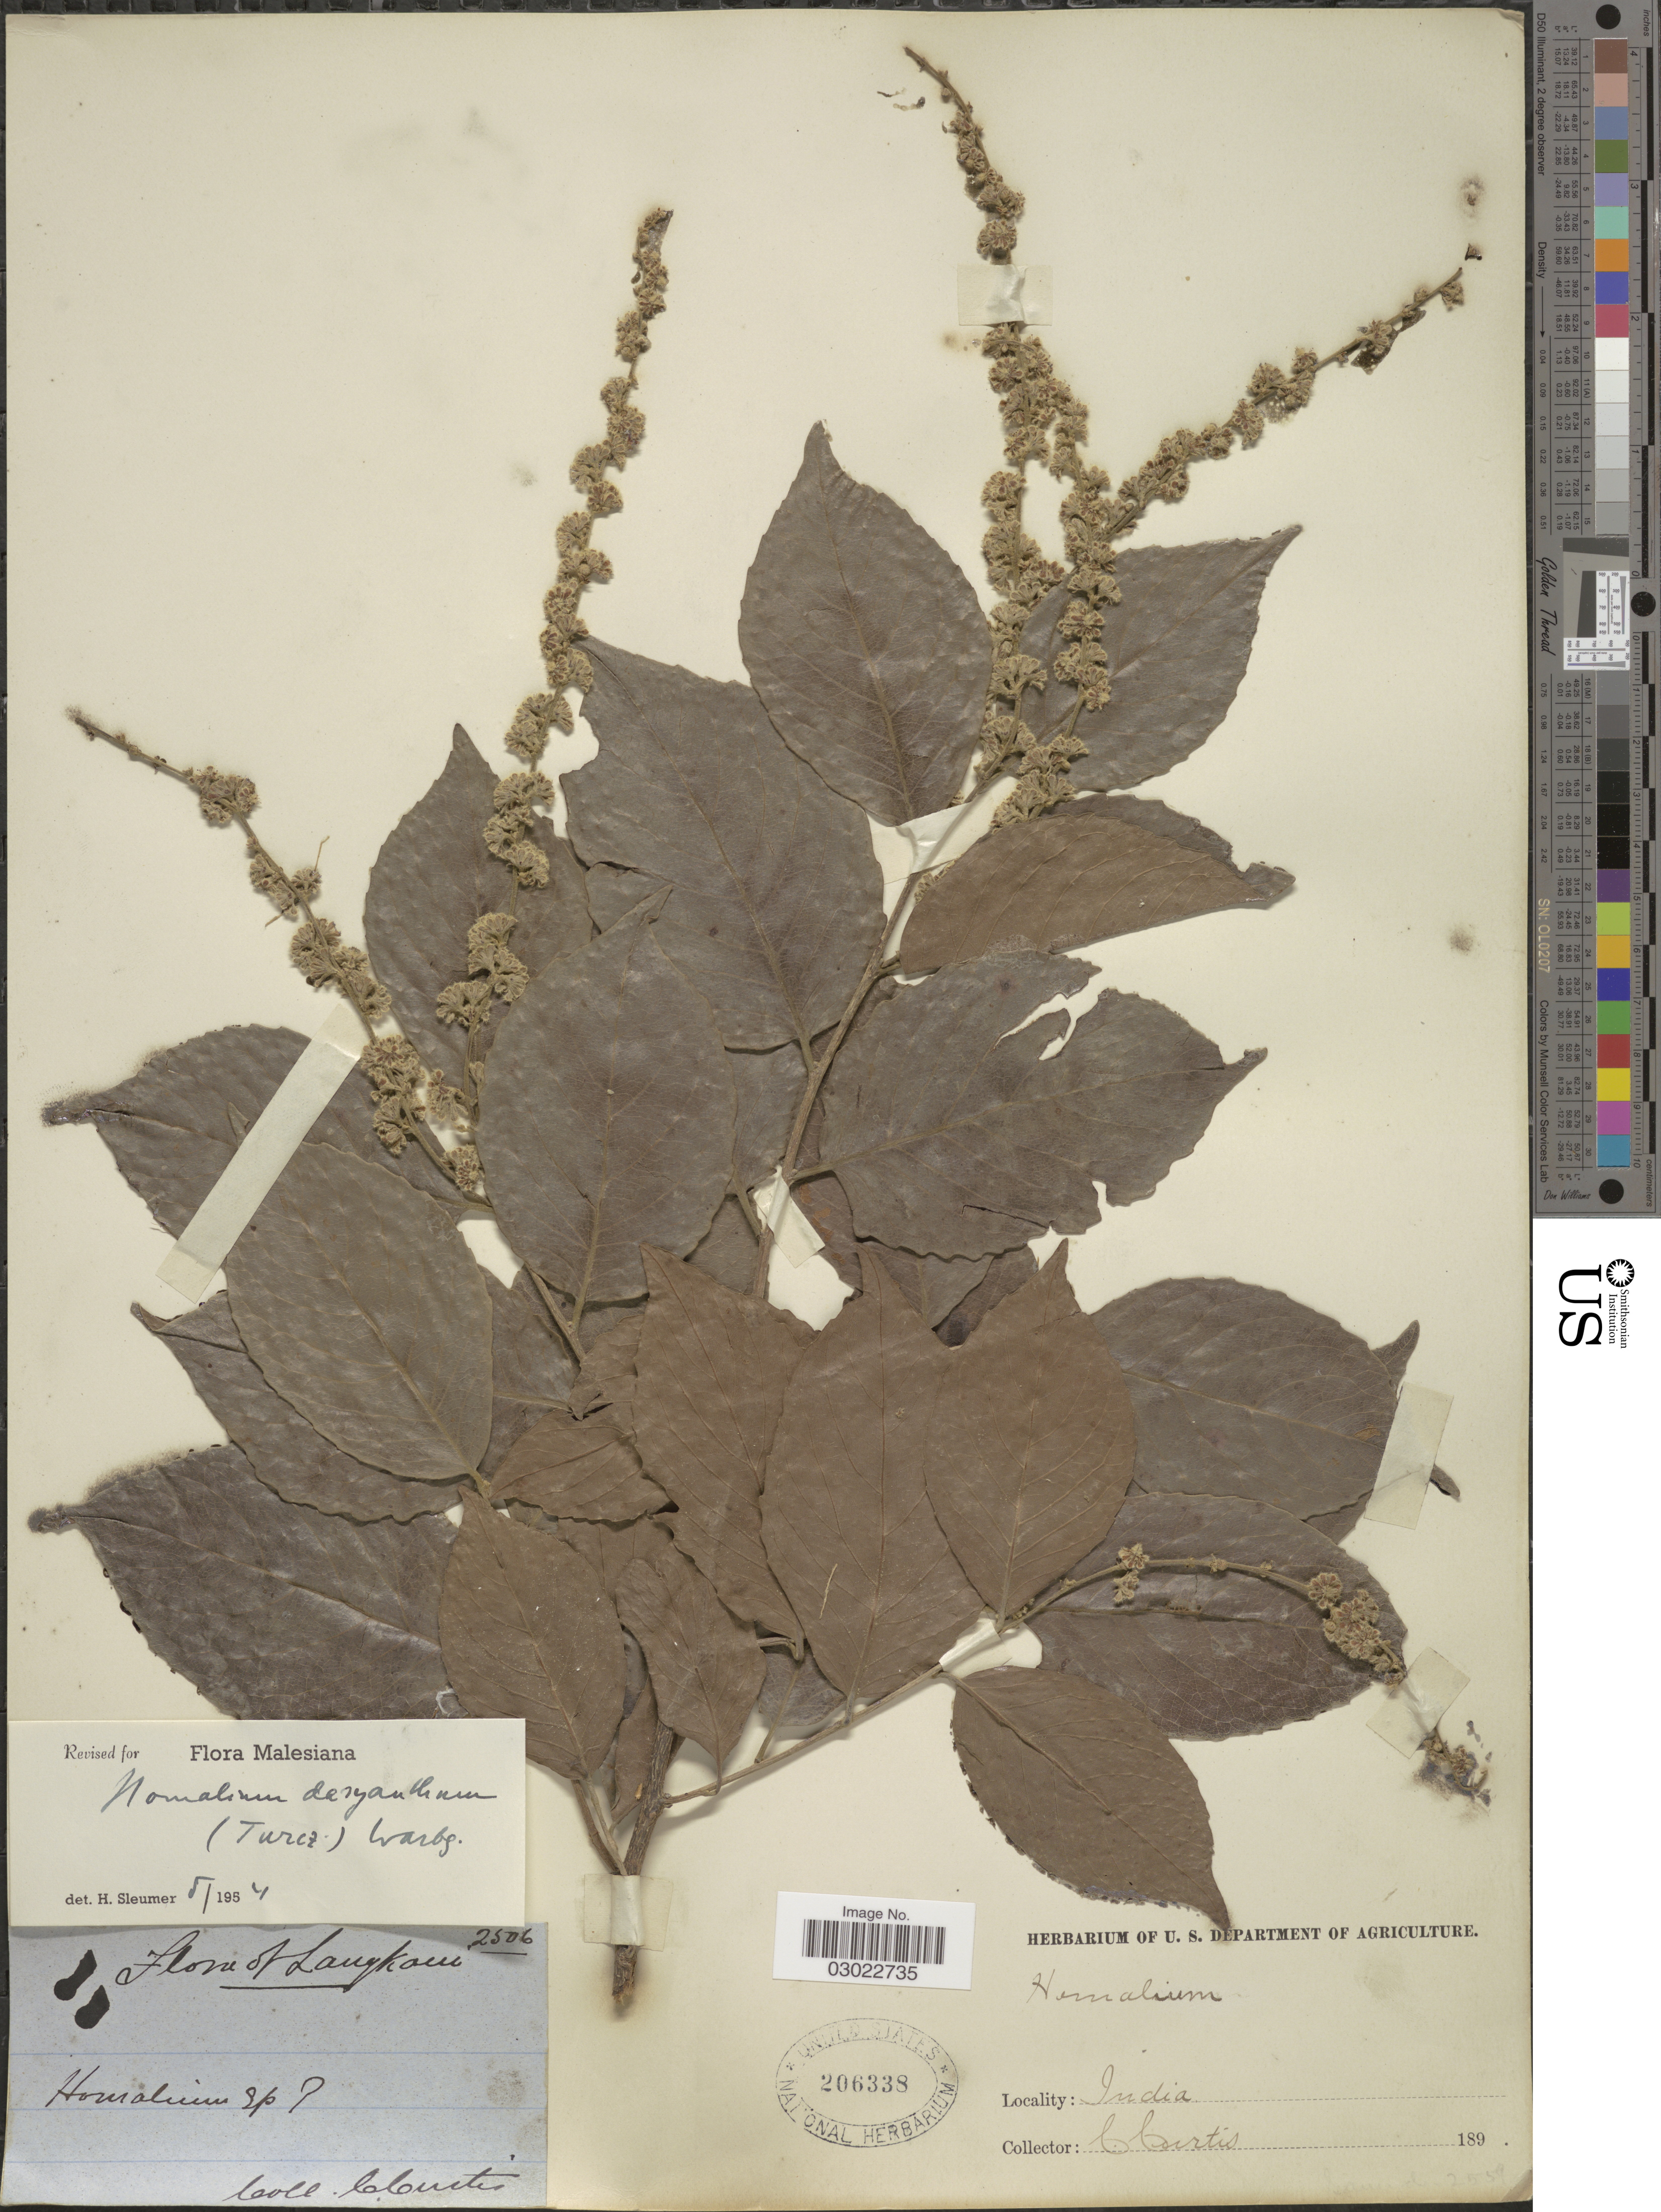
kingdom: Plantae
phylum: Tracheophyta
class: Magnoliopsida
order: Malpighiales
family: Salicaceae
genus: Homalium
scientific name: Homalium dasyanthum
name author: (Turcz.) Warb.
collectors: C. Curtis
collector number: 2506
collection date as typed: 189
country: Malaysia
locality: Langkaui.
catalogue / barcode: US 206338